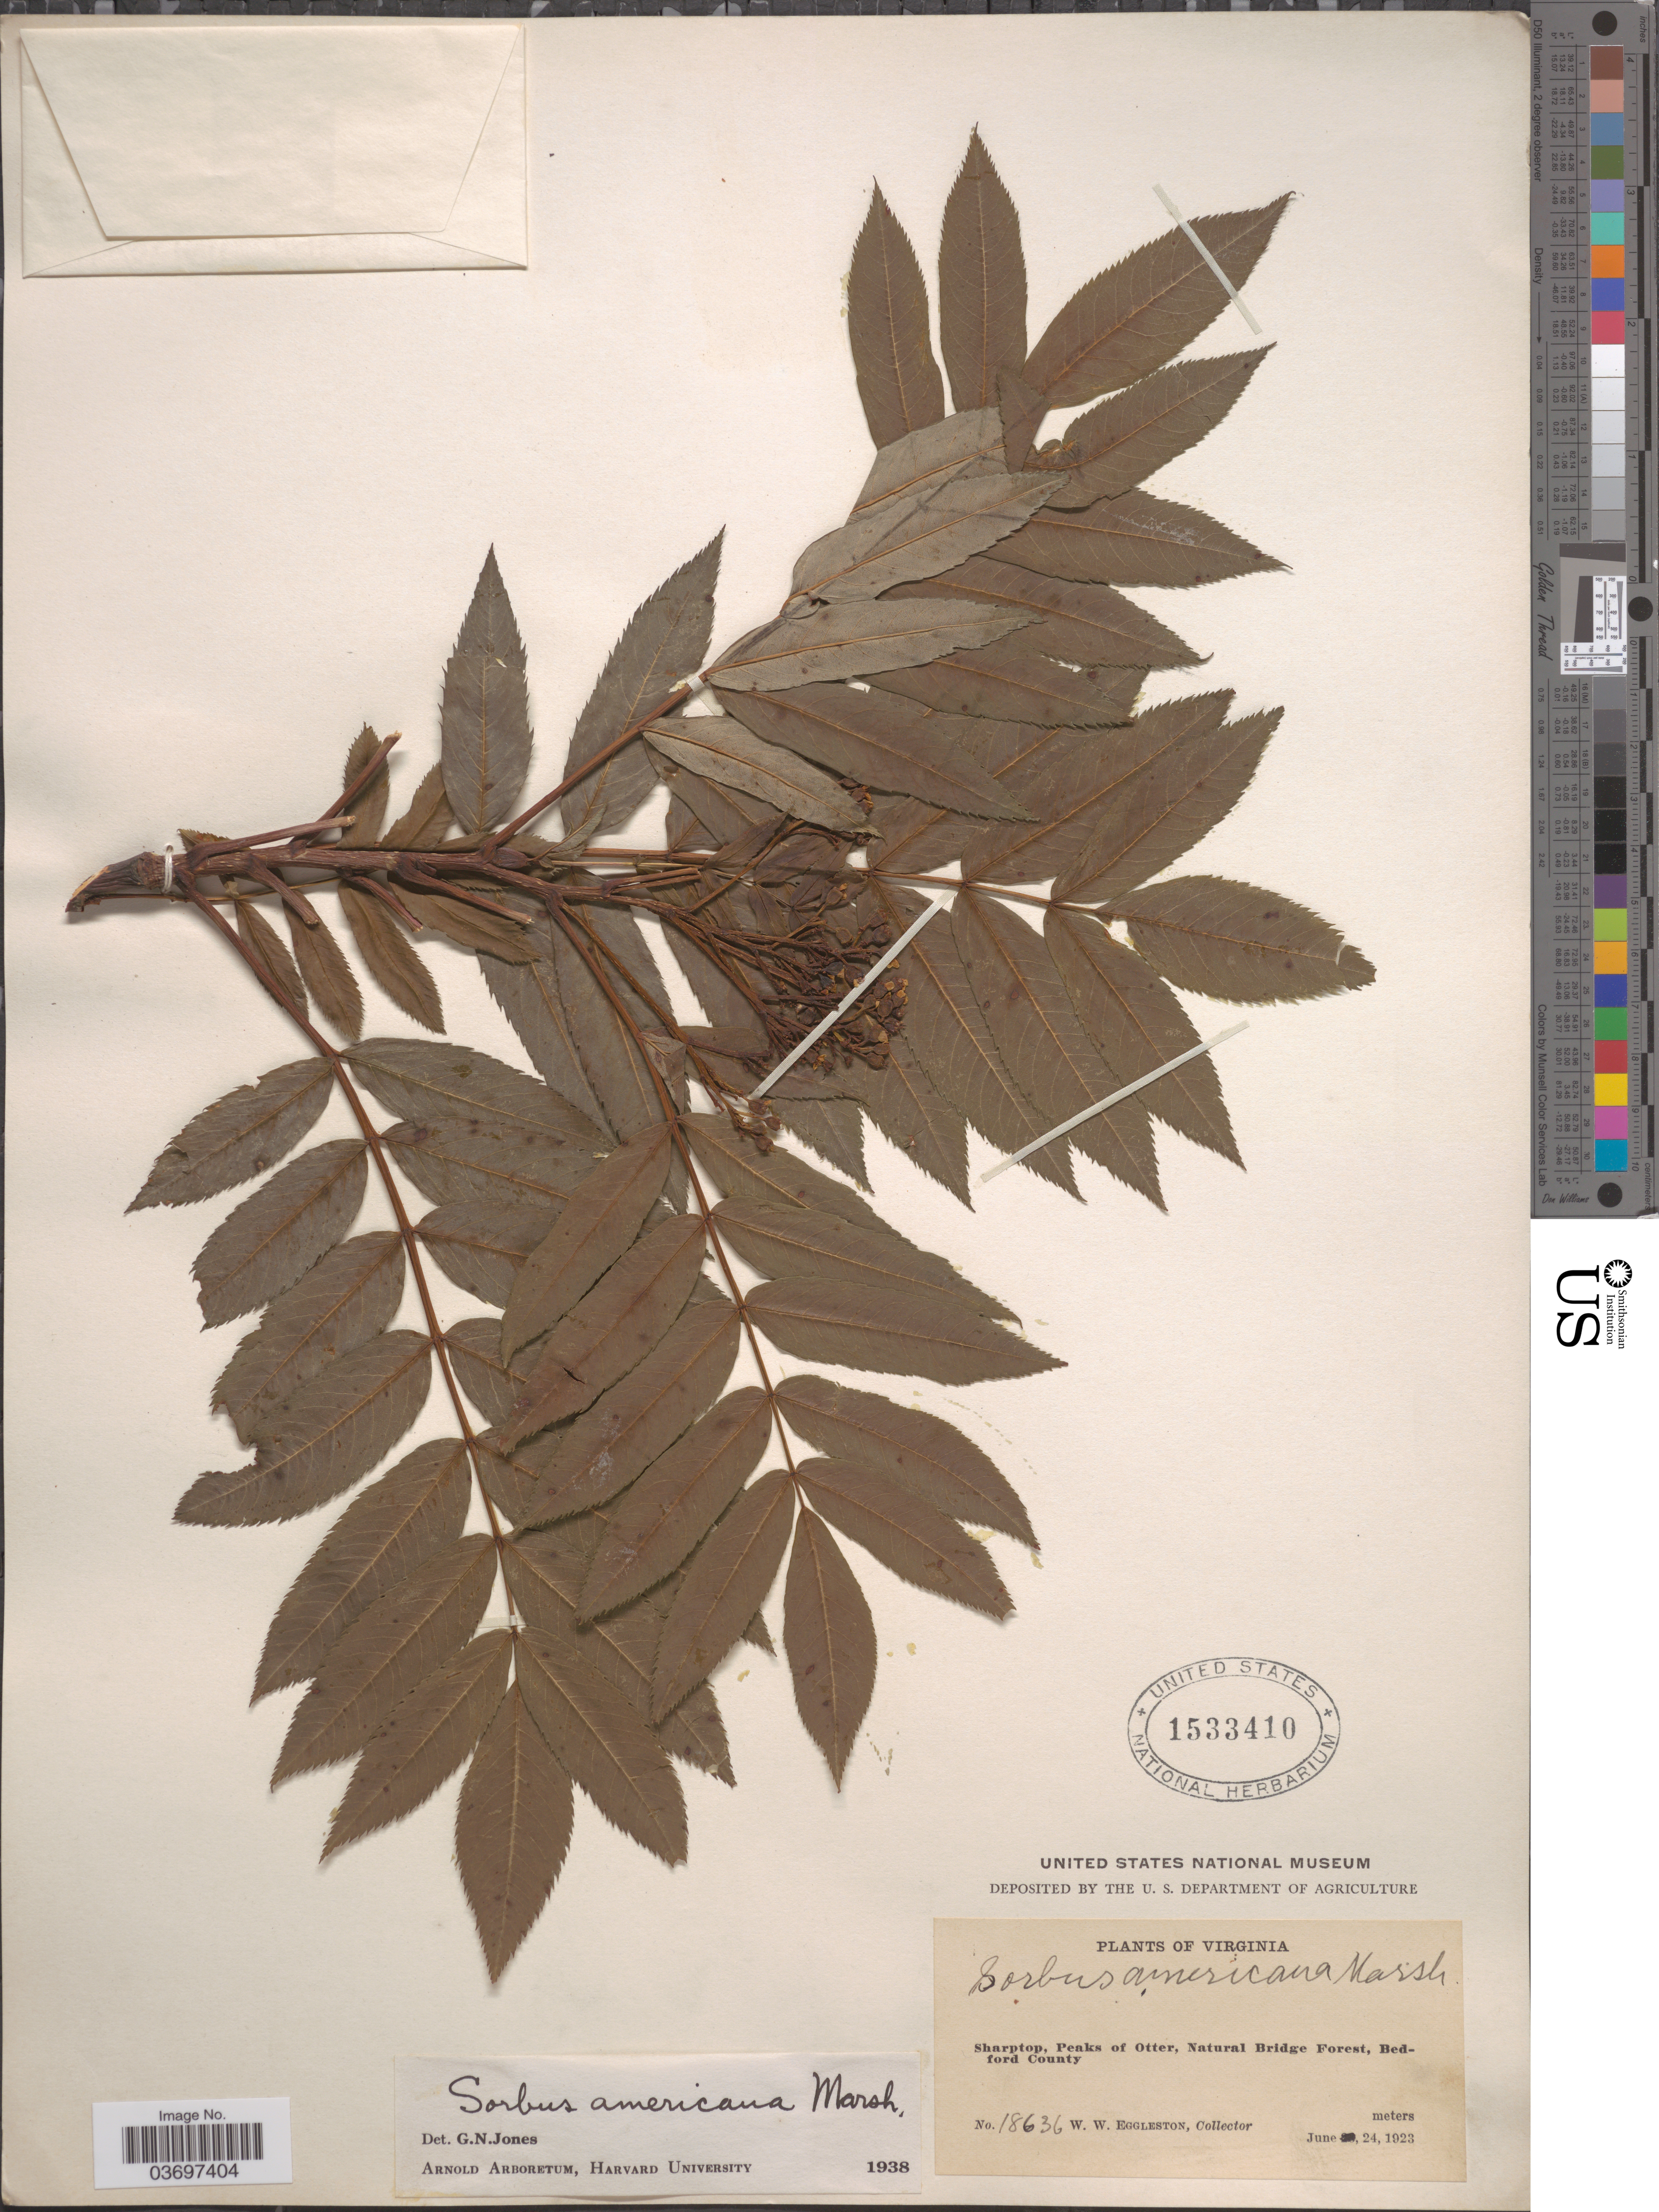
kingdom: Plantae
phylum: Tracheophyta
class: Magnoliopsida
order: Rosales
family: Rosaceae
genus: Sorbus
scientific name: Sorbus americana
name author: Marshall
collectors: W. W. Eggleston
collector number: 18636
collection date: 1923-06-24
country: United States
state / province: Virginia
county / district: Bedford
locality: Sharptop, Peaks of Otter, Natural Bridge Forest, Bedford County.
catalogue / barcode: US 1533410